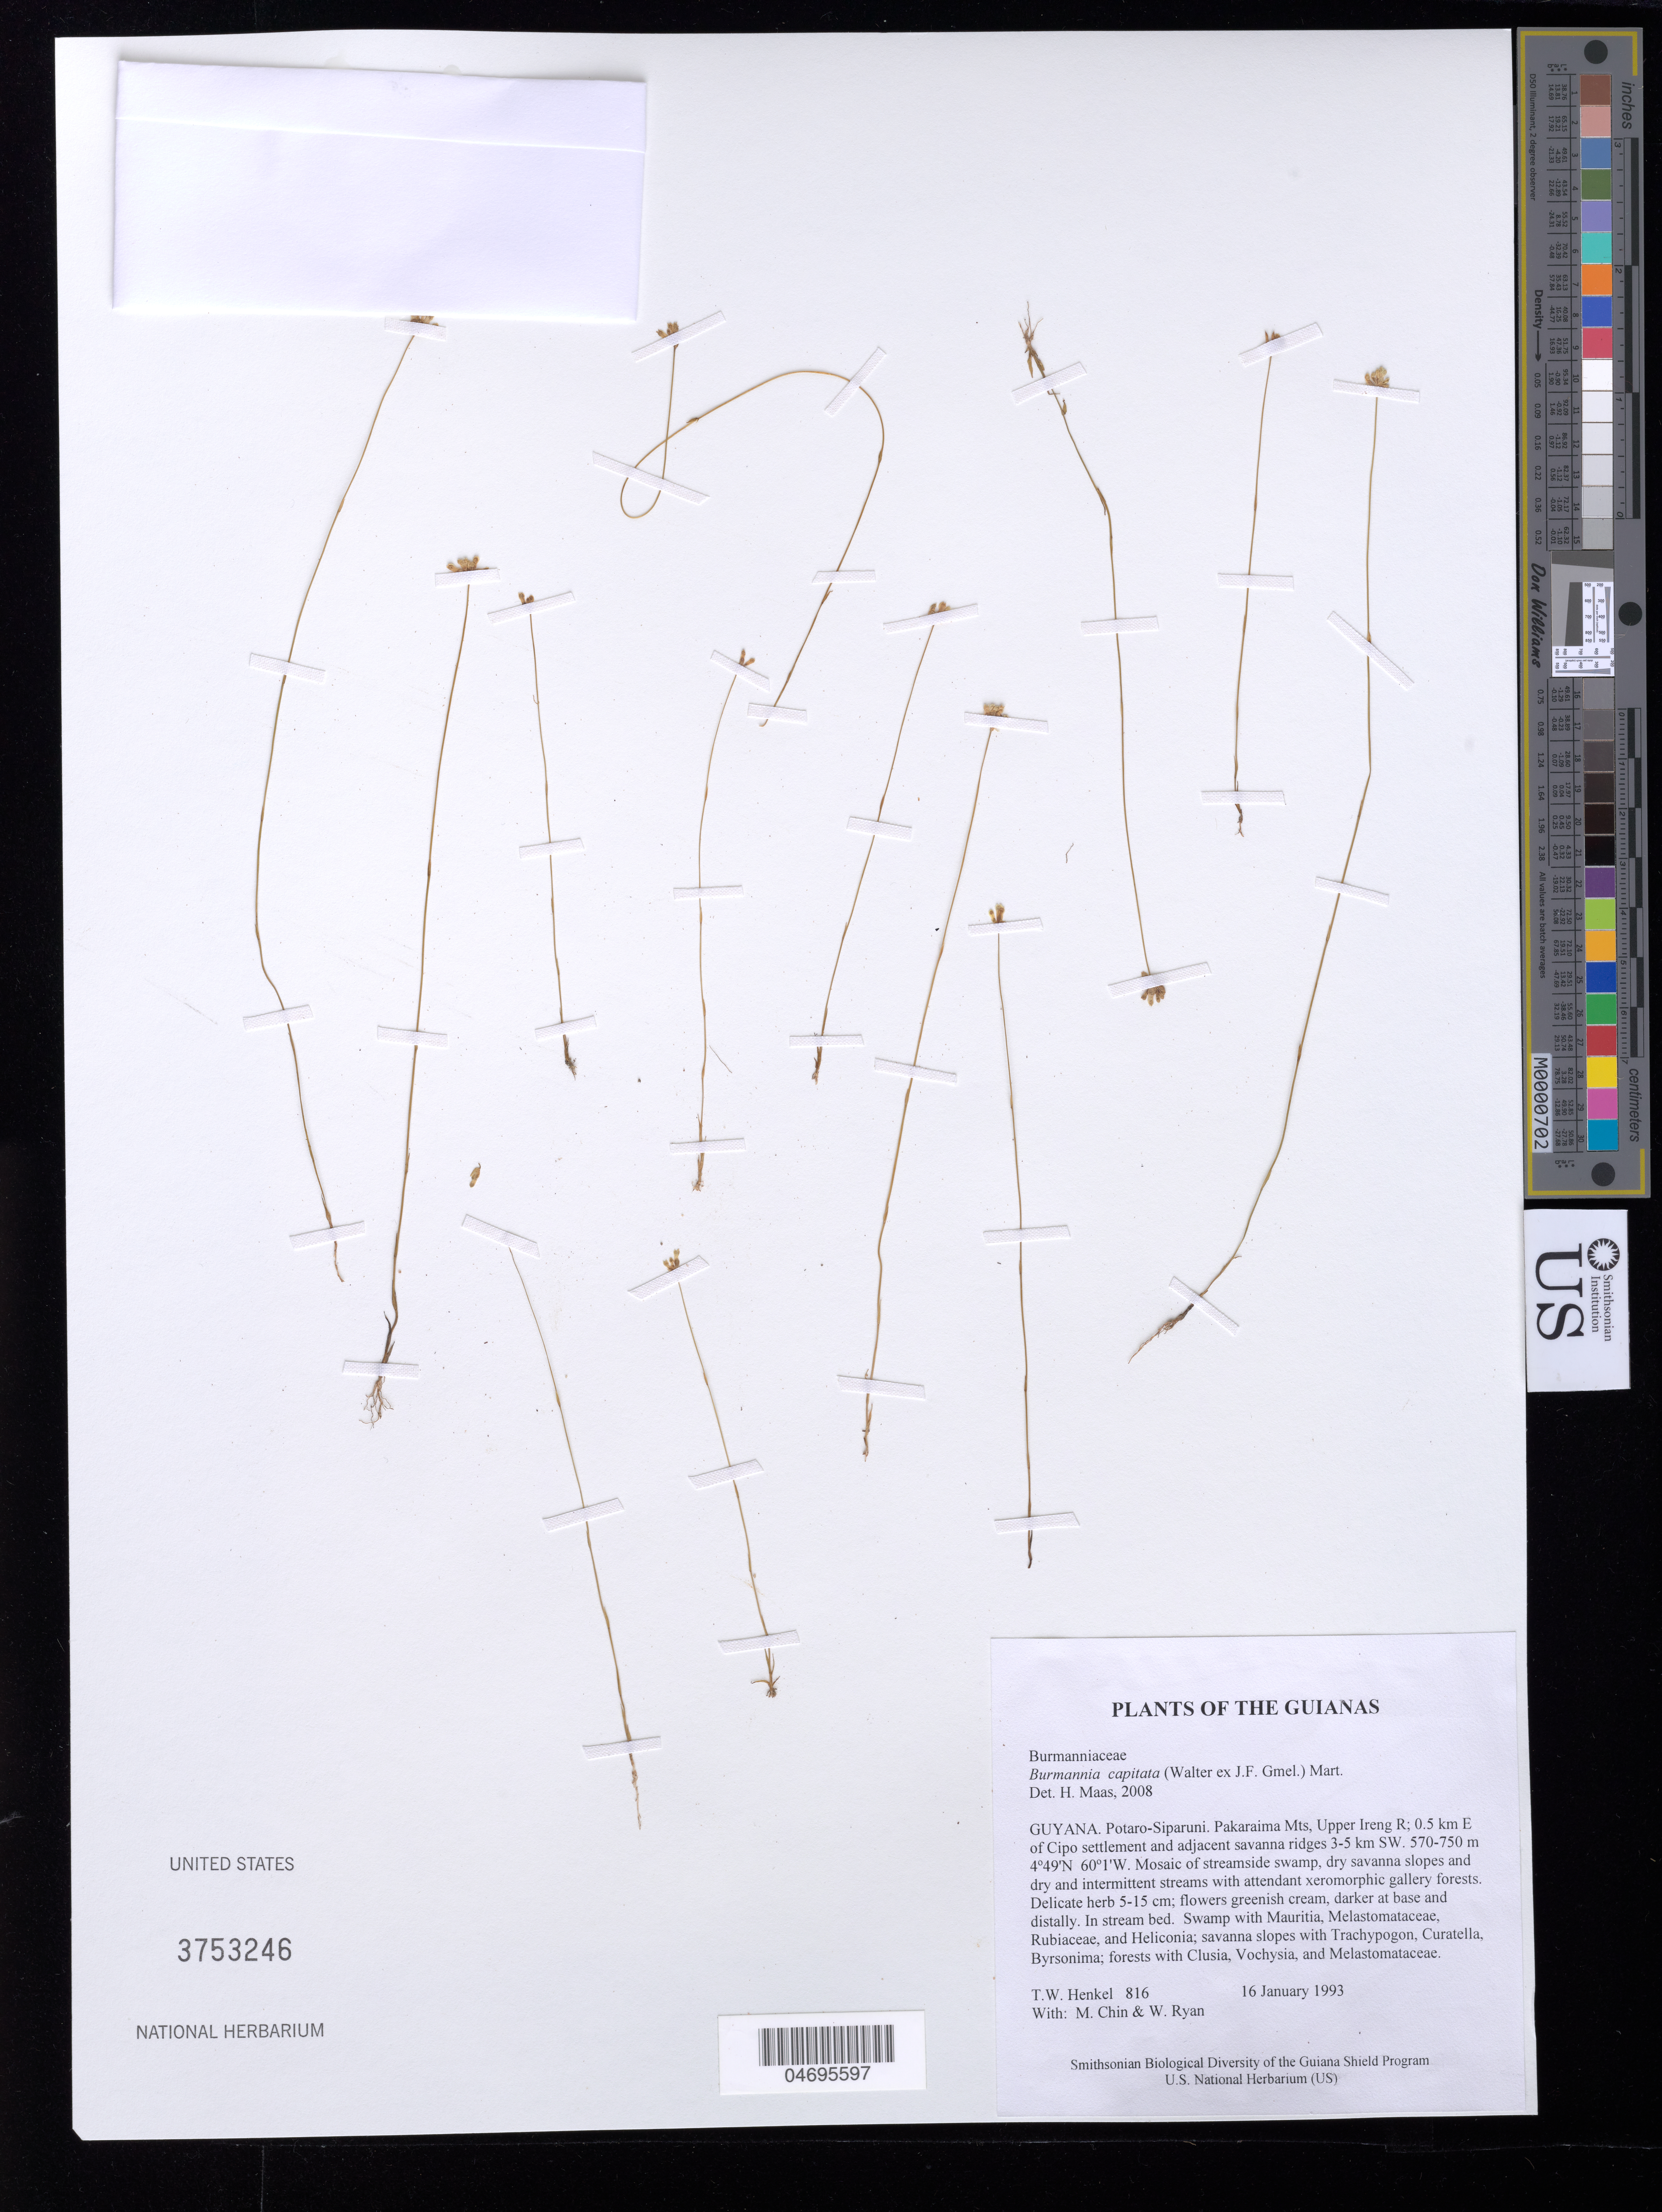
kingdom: Plantae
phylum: Tracheophyta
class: Liliopsida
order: Dioscoreales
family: Burmanniaceae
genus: Burmannia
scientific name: Burmannia capitata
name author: (Walter ex J.F. Gmel.) Mart.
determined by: Maas, H.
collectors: T. Henkel, M. Chin & W. Ryan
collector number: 816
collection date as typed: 16 January 1993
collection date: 1993-01-16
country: Guyana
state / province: Potaro-Siparuni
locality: Pakaraima Mts, Upper Ireng R; 0.5 km E of Cipo settlement and adjacent savanna ridges 3-5 km SW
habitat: Mosaic of streamside swamp, dry savanna slopes and dry and intermittent streams with attendant xeromorphic gallery forests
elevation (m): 570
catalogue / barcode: US 3753246